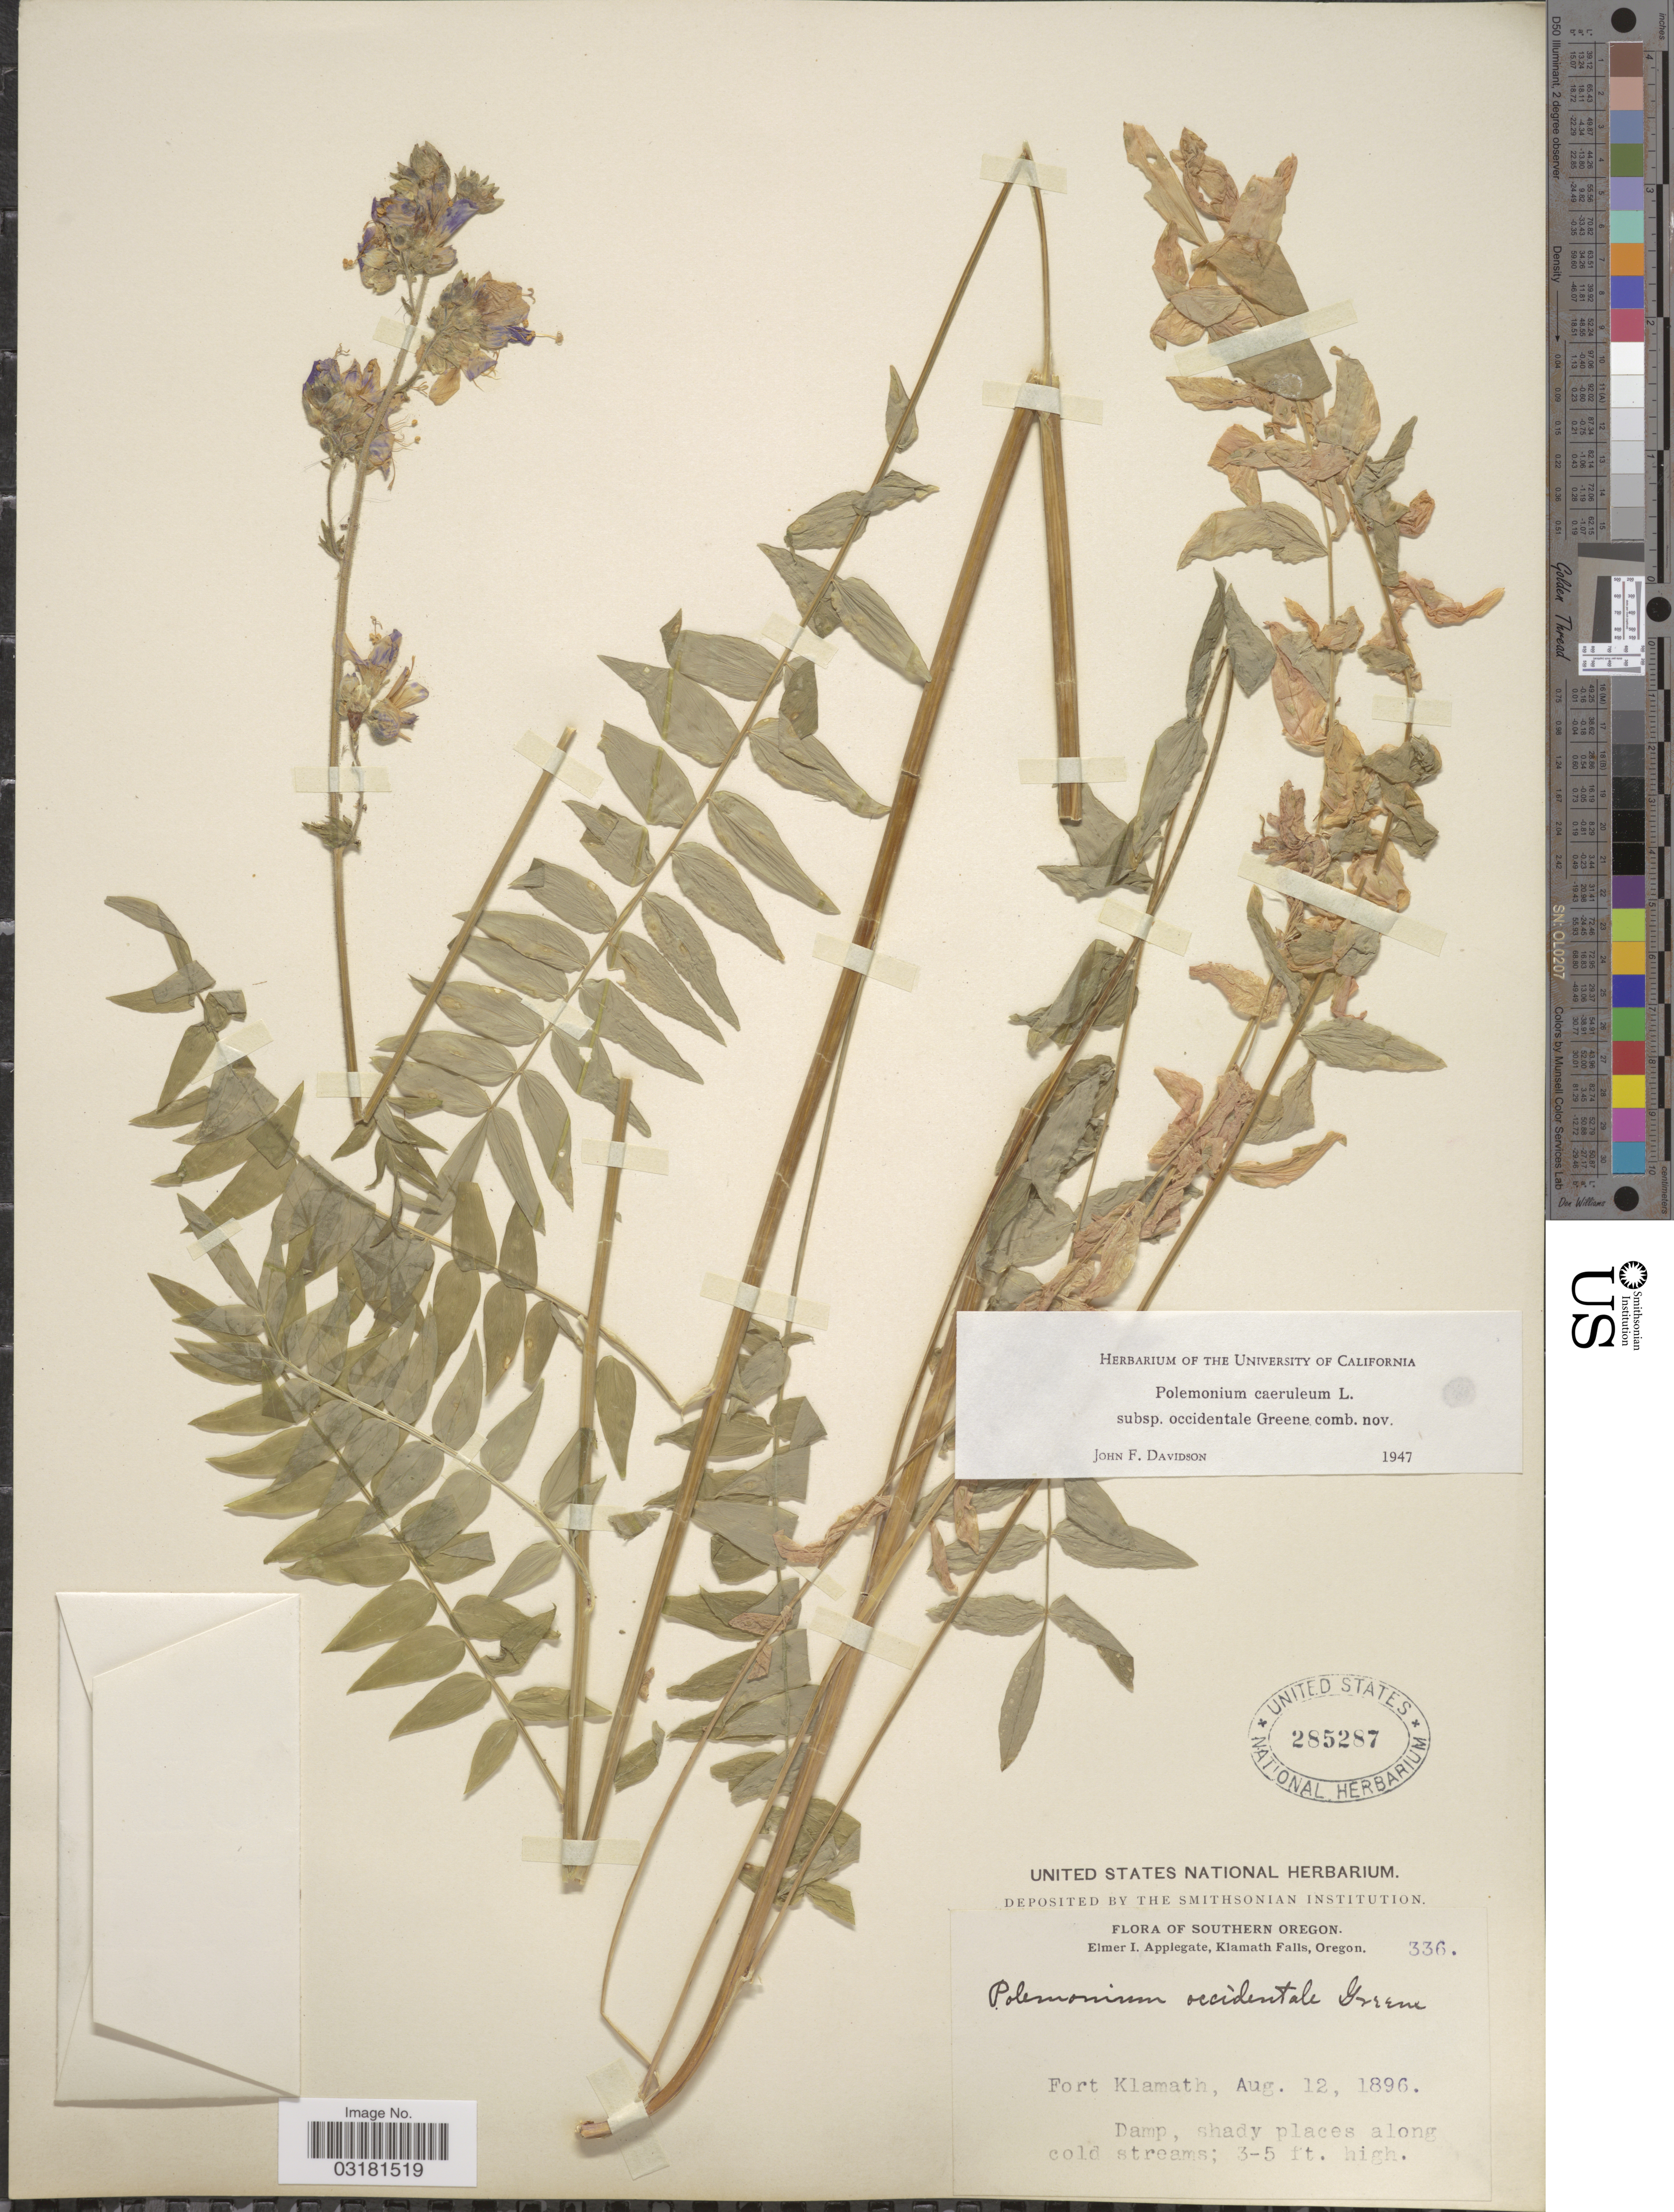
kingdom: Plantae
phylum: Tracheophyta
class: Magnoliopsida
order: Ericales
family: Polemoniaceae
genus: Polemonium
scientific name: Polemonium occidentale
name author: Greene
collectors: E. I. Applegate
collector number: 336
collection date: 1896-08-12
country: United States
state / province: Oregon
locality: Southern Oregon. Klamath Falls, Fort Klamath.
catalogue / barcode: US 285287